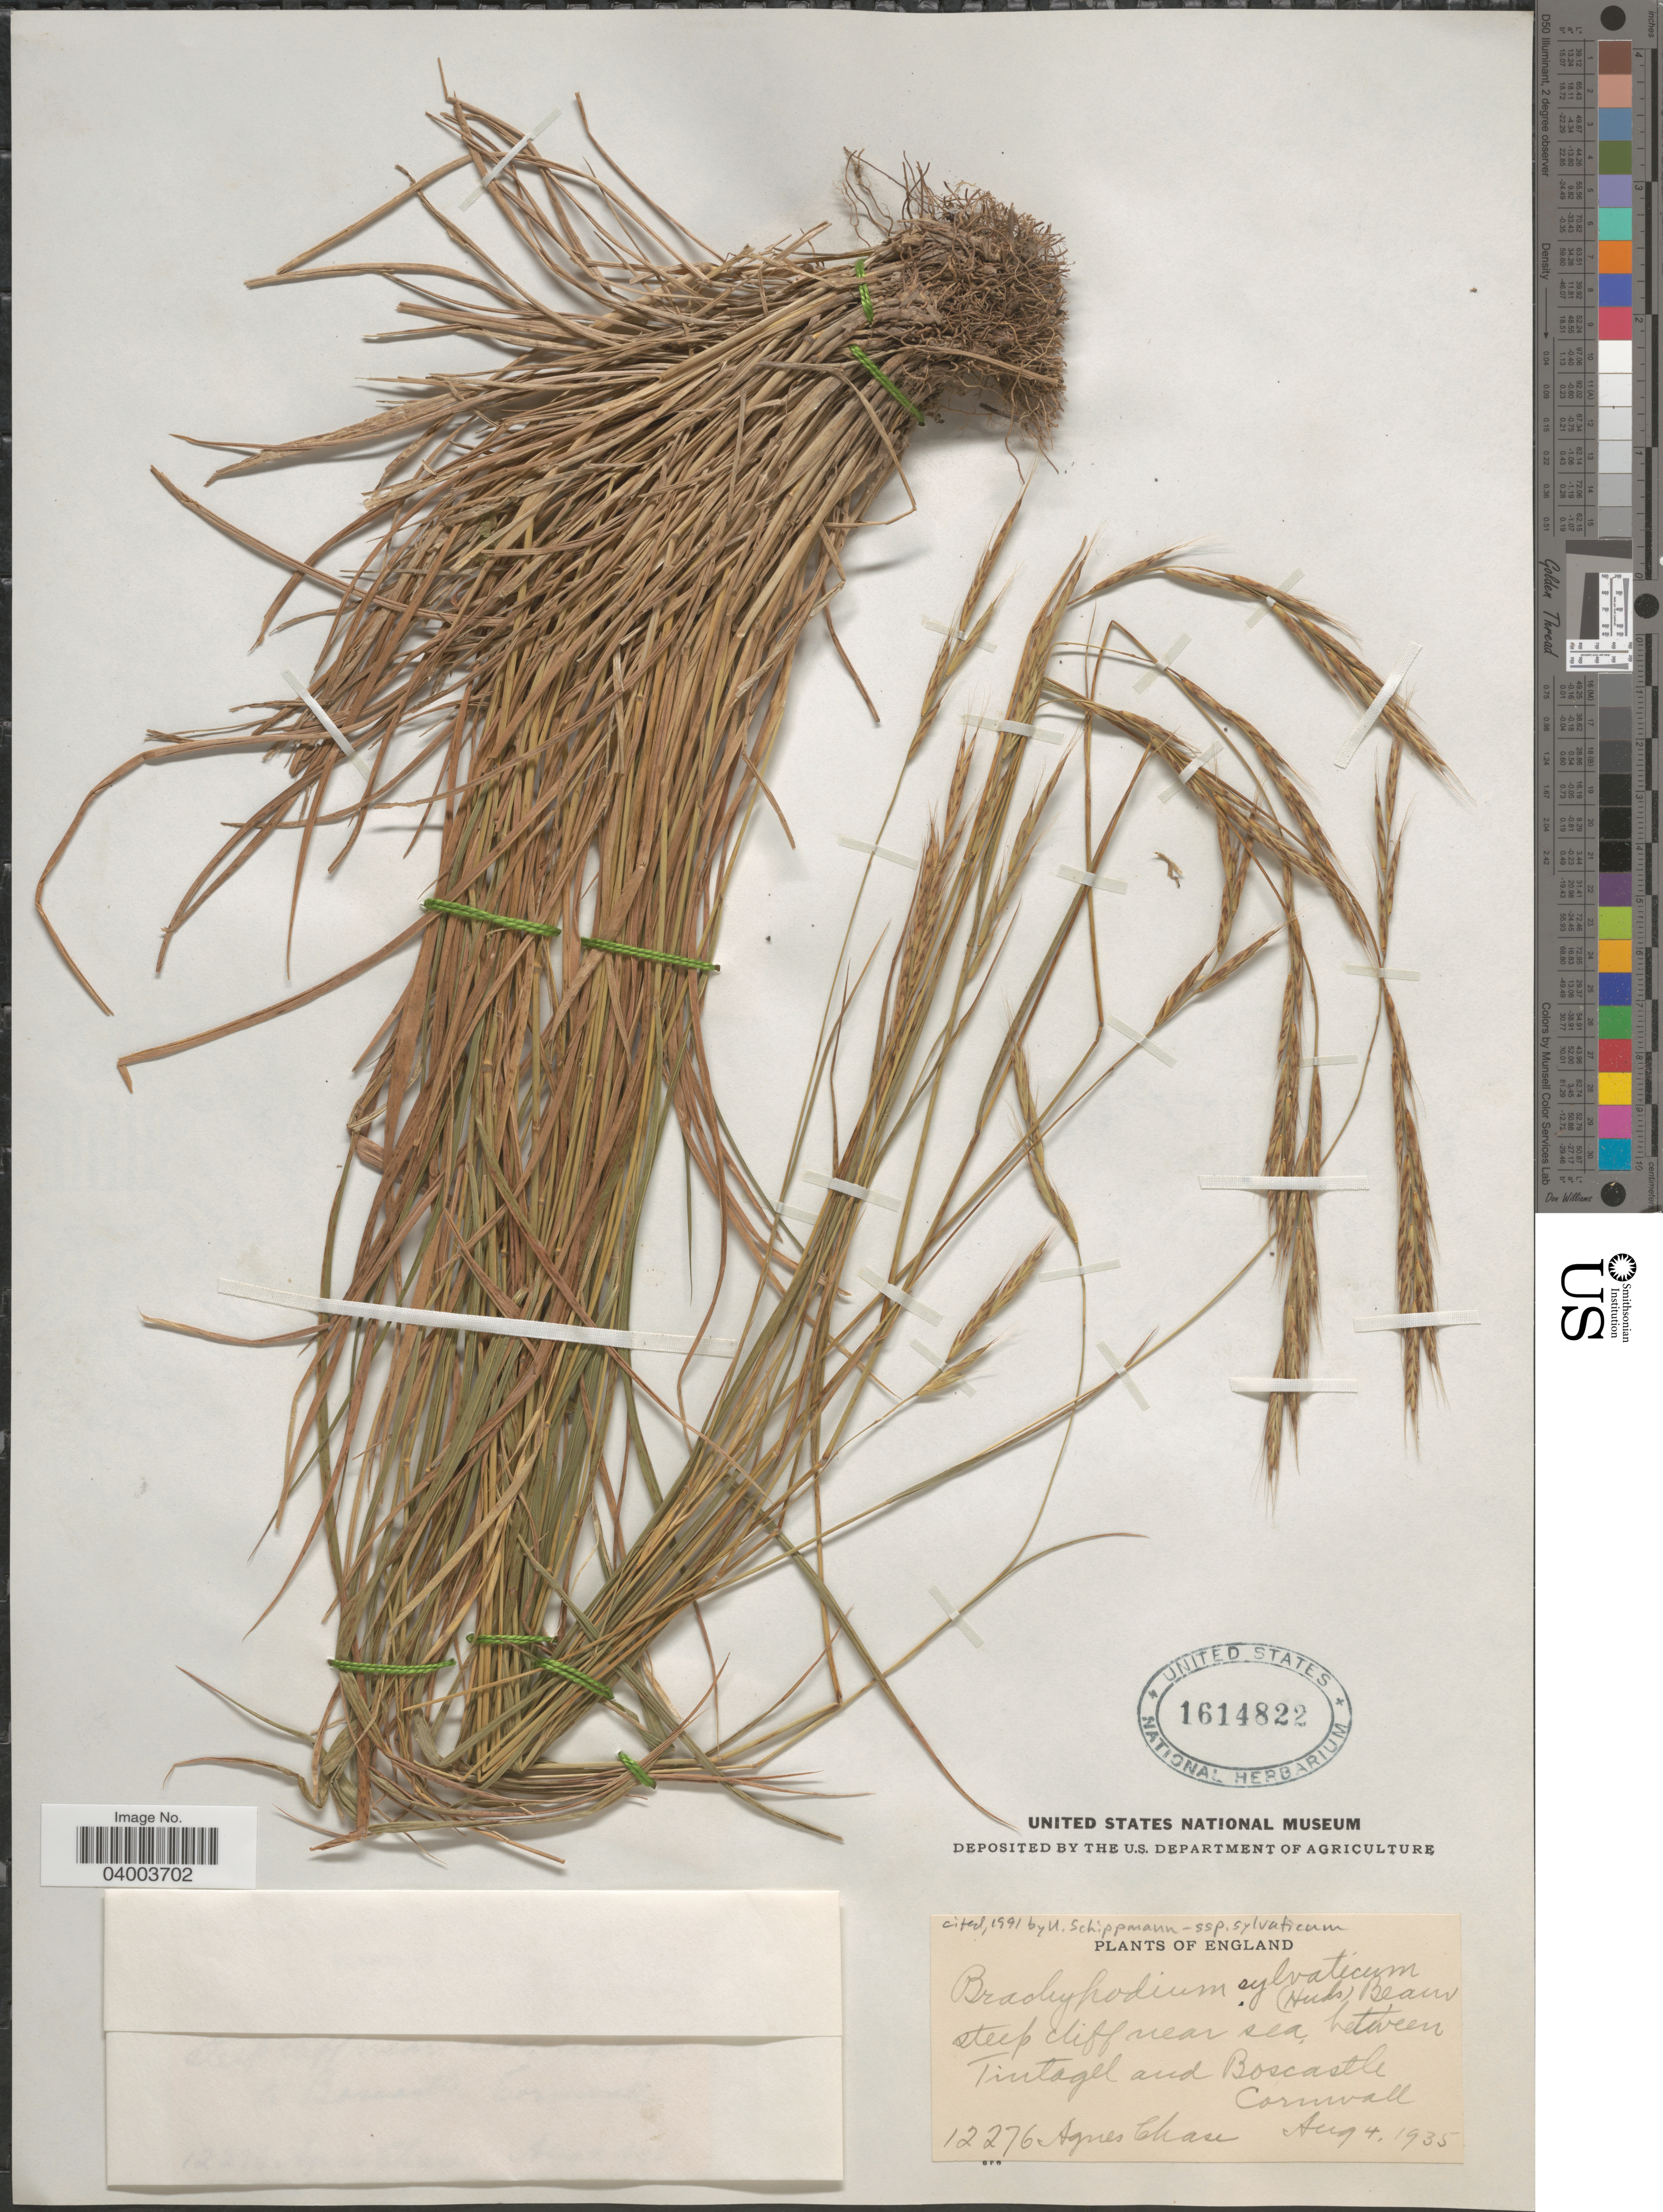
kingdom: Plantae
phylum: Tracheophyta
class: Liliopsida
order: Poales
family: Poaceae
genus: Brachypodium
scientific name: Brachypodium sylvaticum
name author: (Huds.) P. Beauv.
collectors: A. Chase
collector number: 12276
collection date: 1935-08-04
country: United Kingdom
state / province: England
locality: Steep cliff near sea, between Tintagel and Boscastle Cornwall.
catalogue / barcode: US 1614822